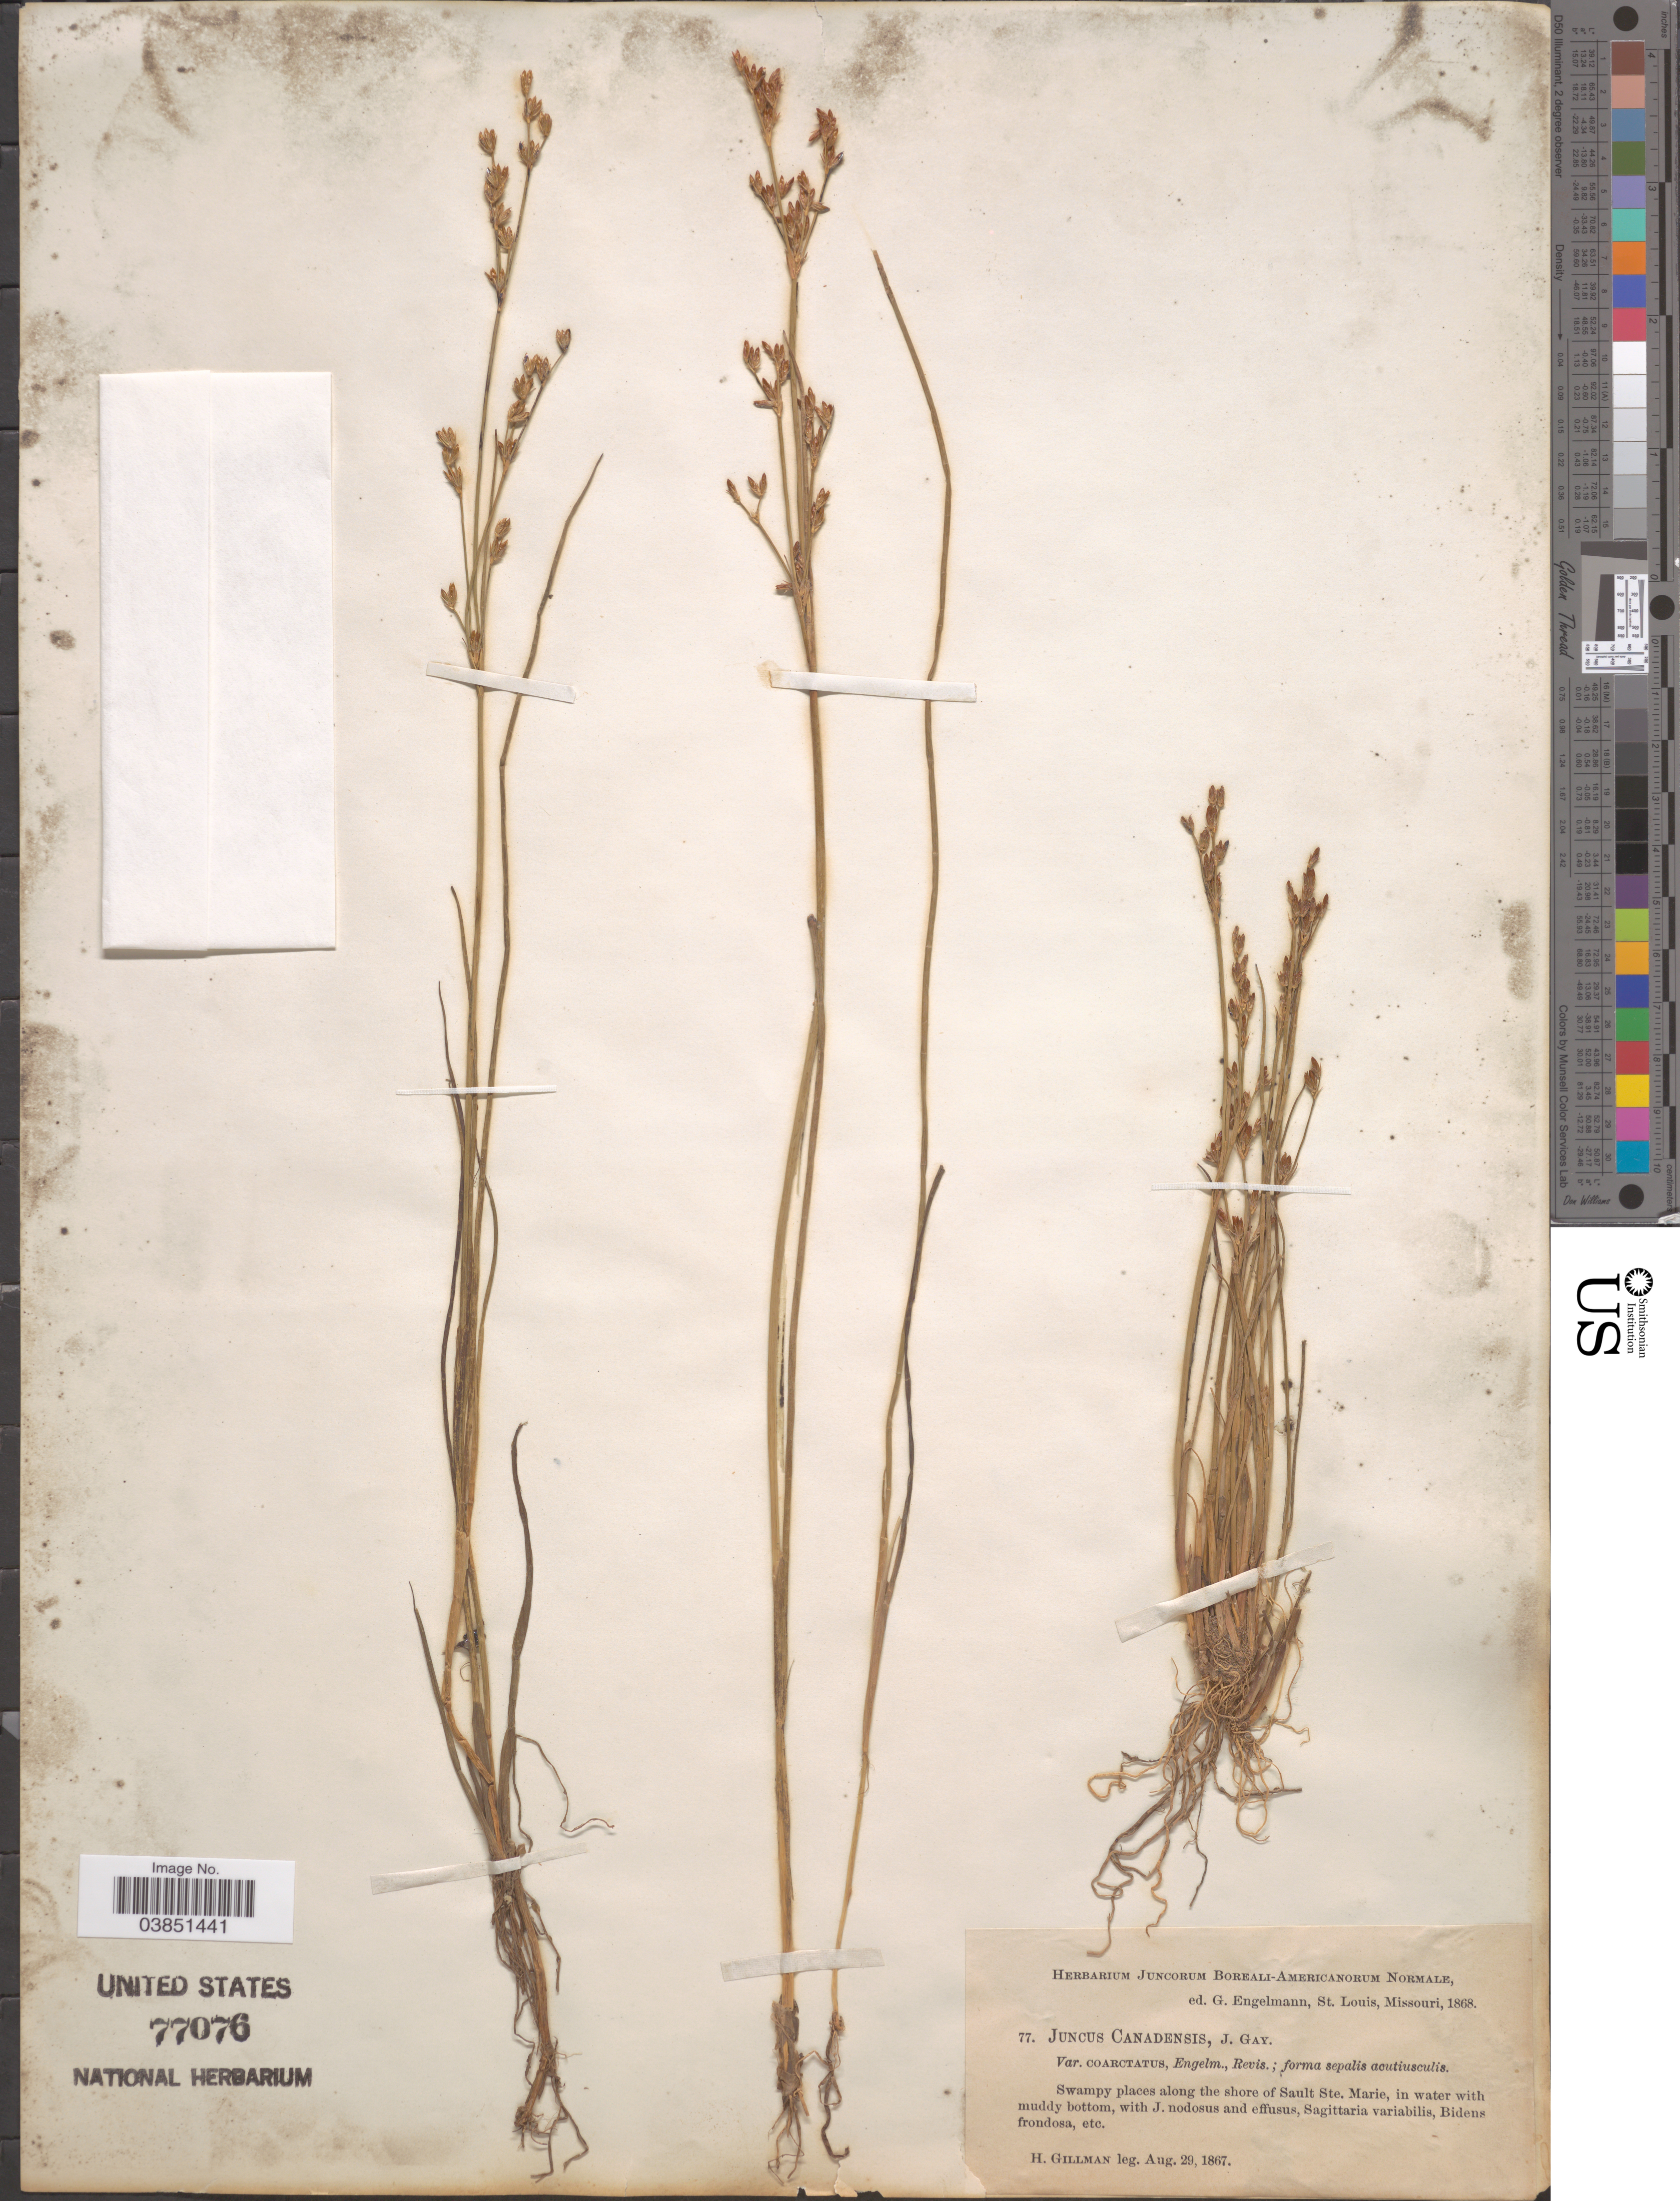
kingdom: Plantae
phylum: Tracheophyta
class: Liliopsida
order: Poales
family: Juncaceae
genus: Juncus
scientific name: Juncus canadensis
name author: J. Gay ex Laharpe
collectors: H. Gillman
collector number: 77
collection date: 1867-08-29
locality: Along the shore of Sault Ste. Marie.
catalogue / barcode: US 77076